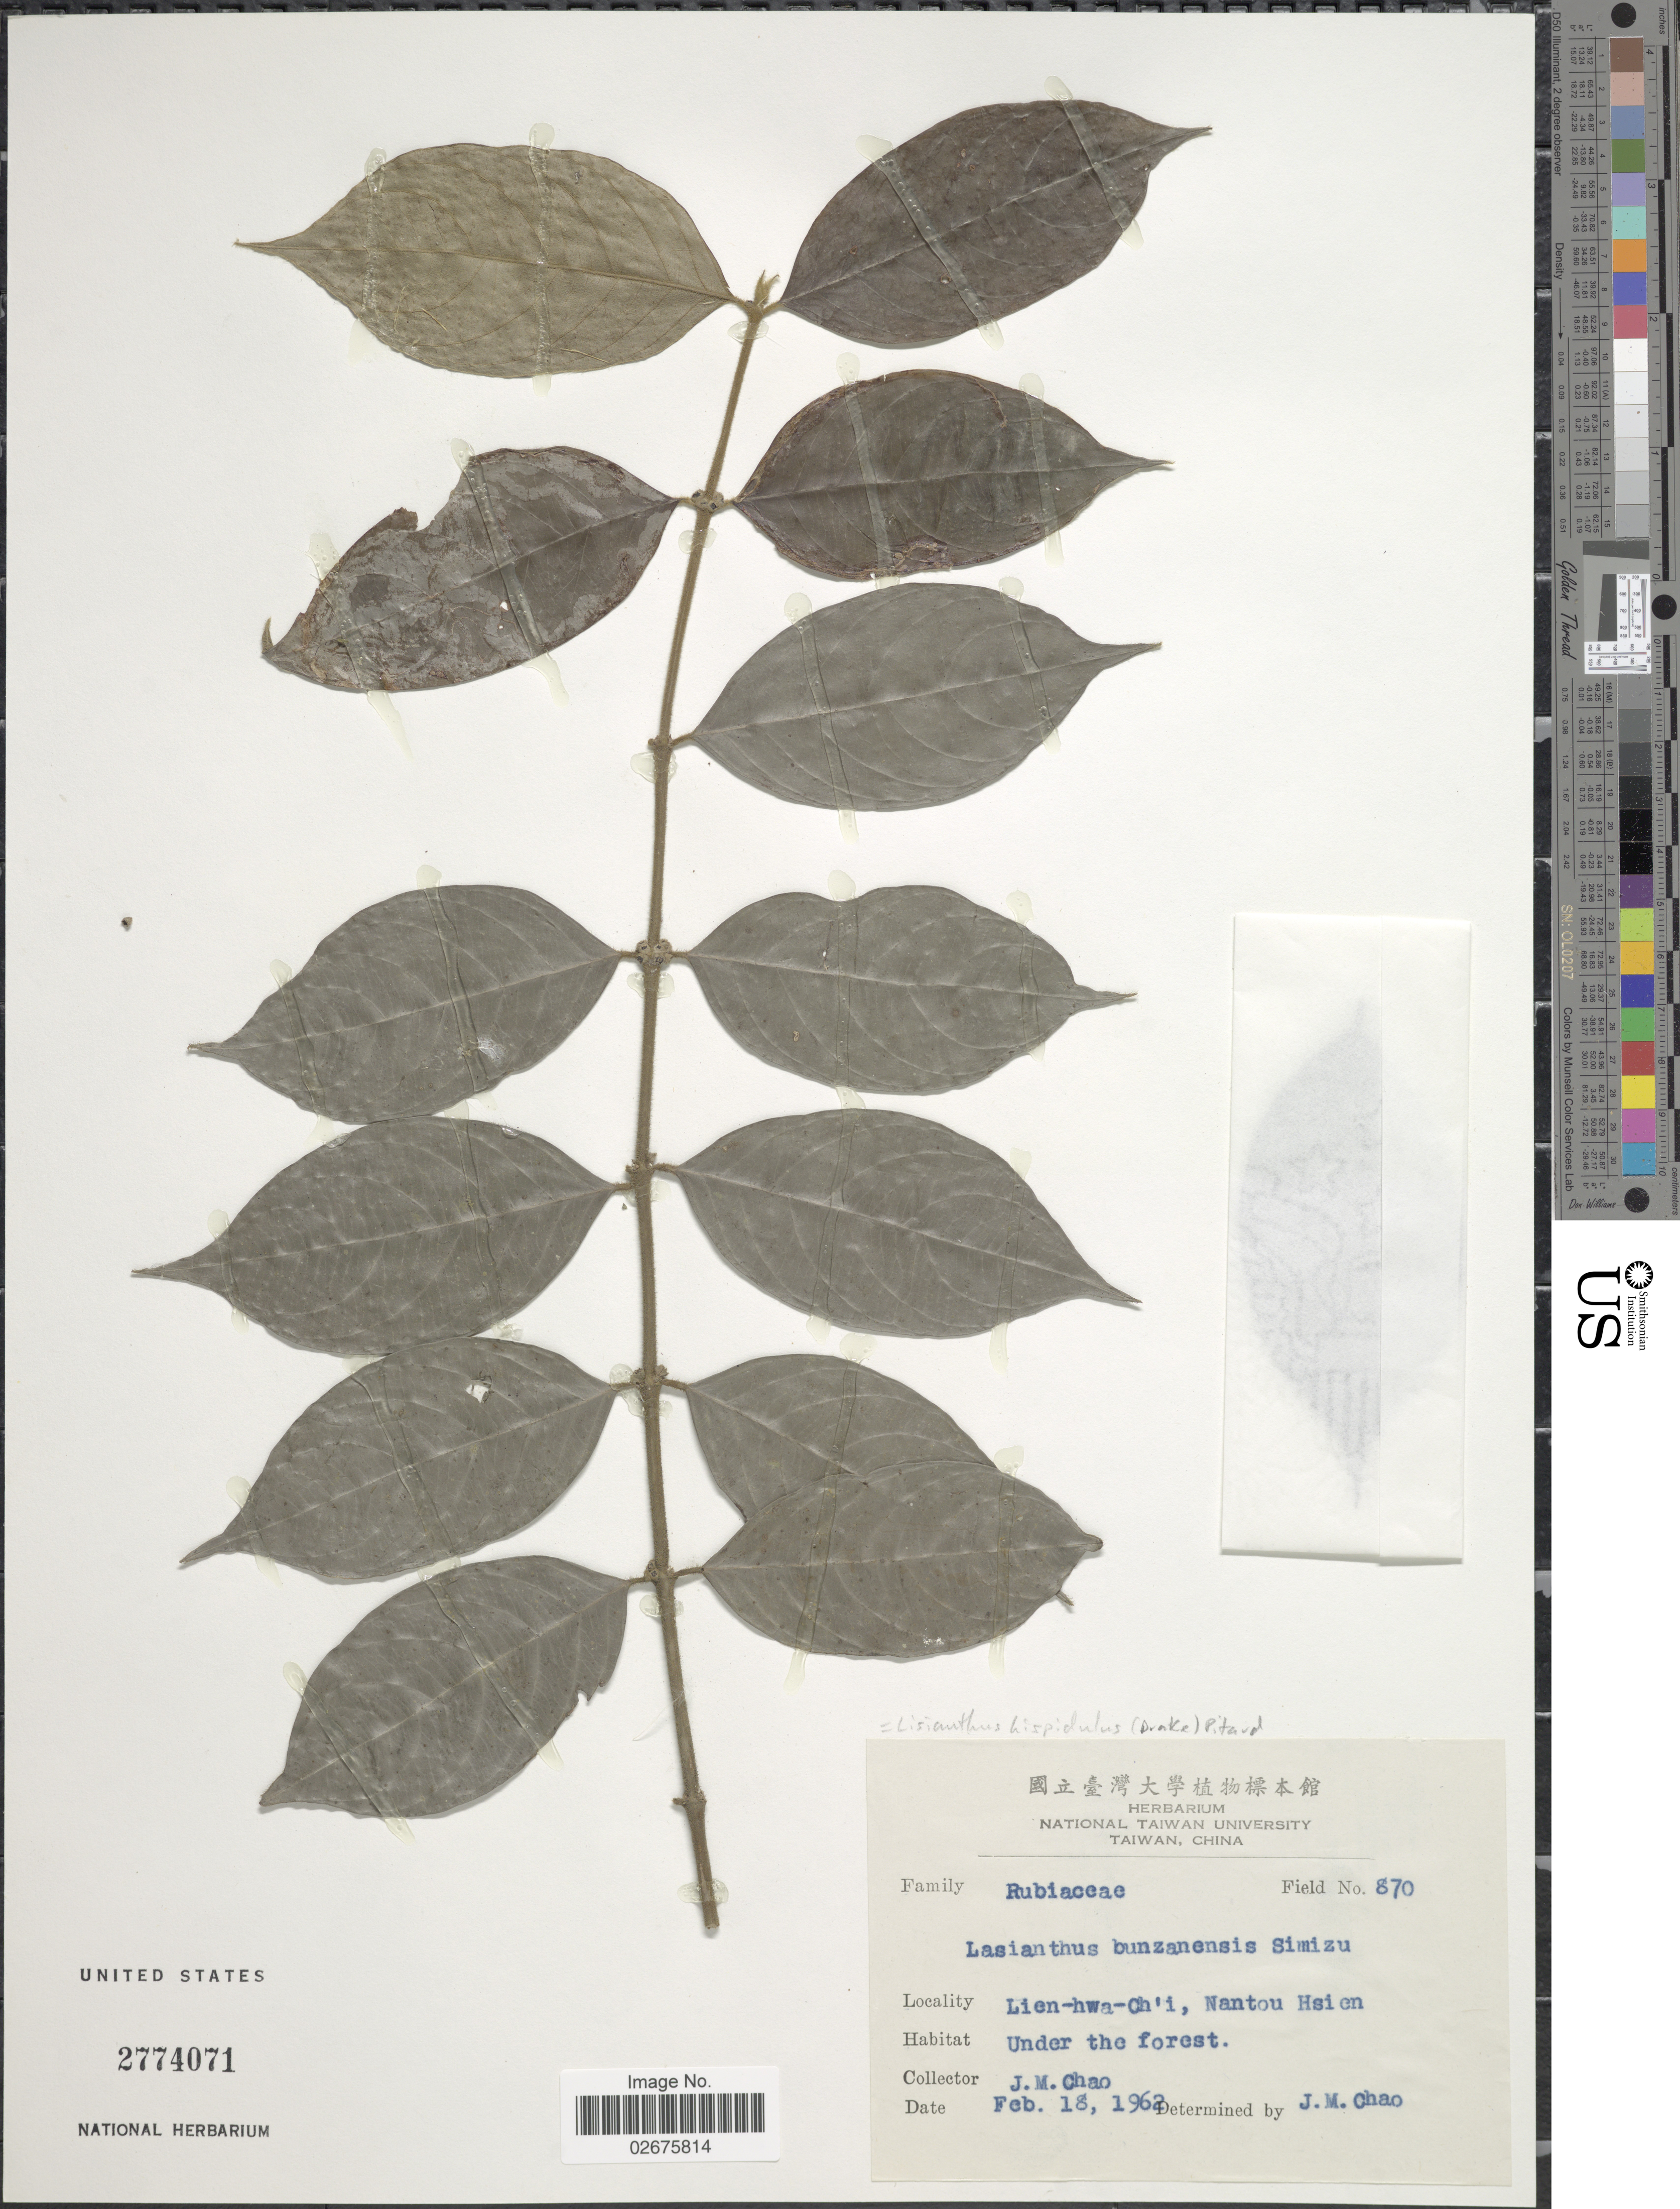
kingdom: Plantae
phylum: Tracheophyta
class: Magnoliopsida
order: Gentianales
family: Rubiaceae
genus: Lasianthus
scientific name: Lasianthus hispidulus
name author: (Drake) Pit.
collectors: J. Chao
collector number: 870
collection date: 1962-02-18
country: Taiwan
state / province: Nantou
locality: Lien-hwa-Ch'i, Nantou Hsien, Under the forest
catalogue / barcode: US 2774071